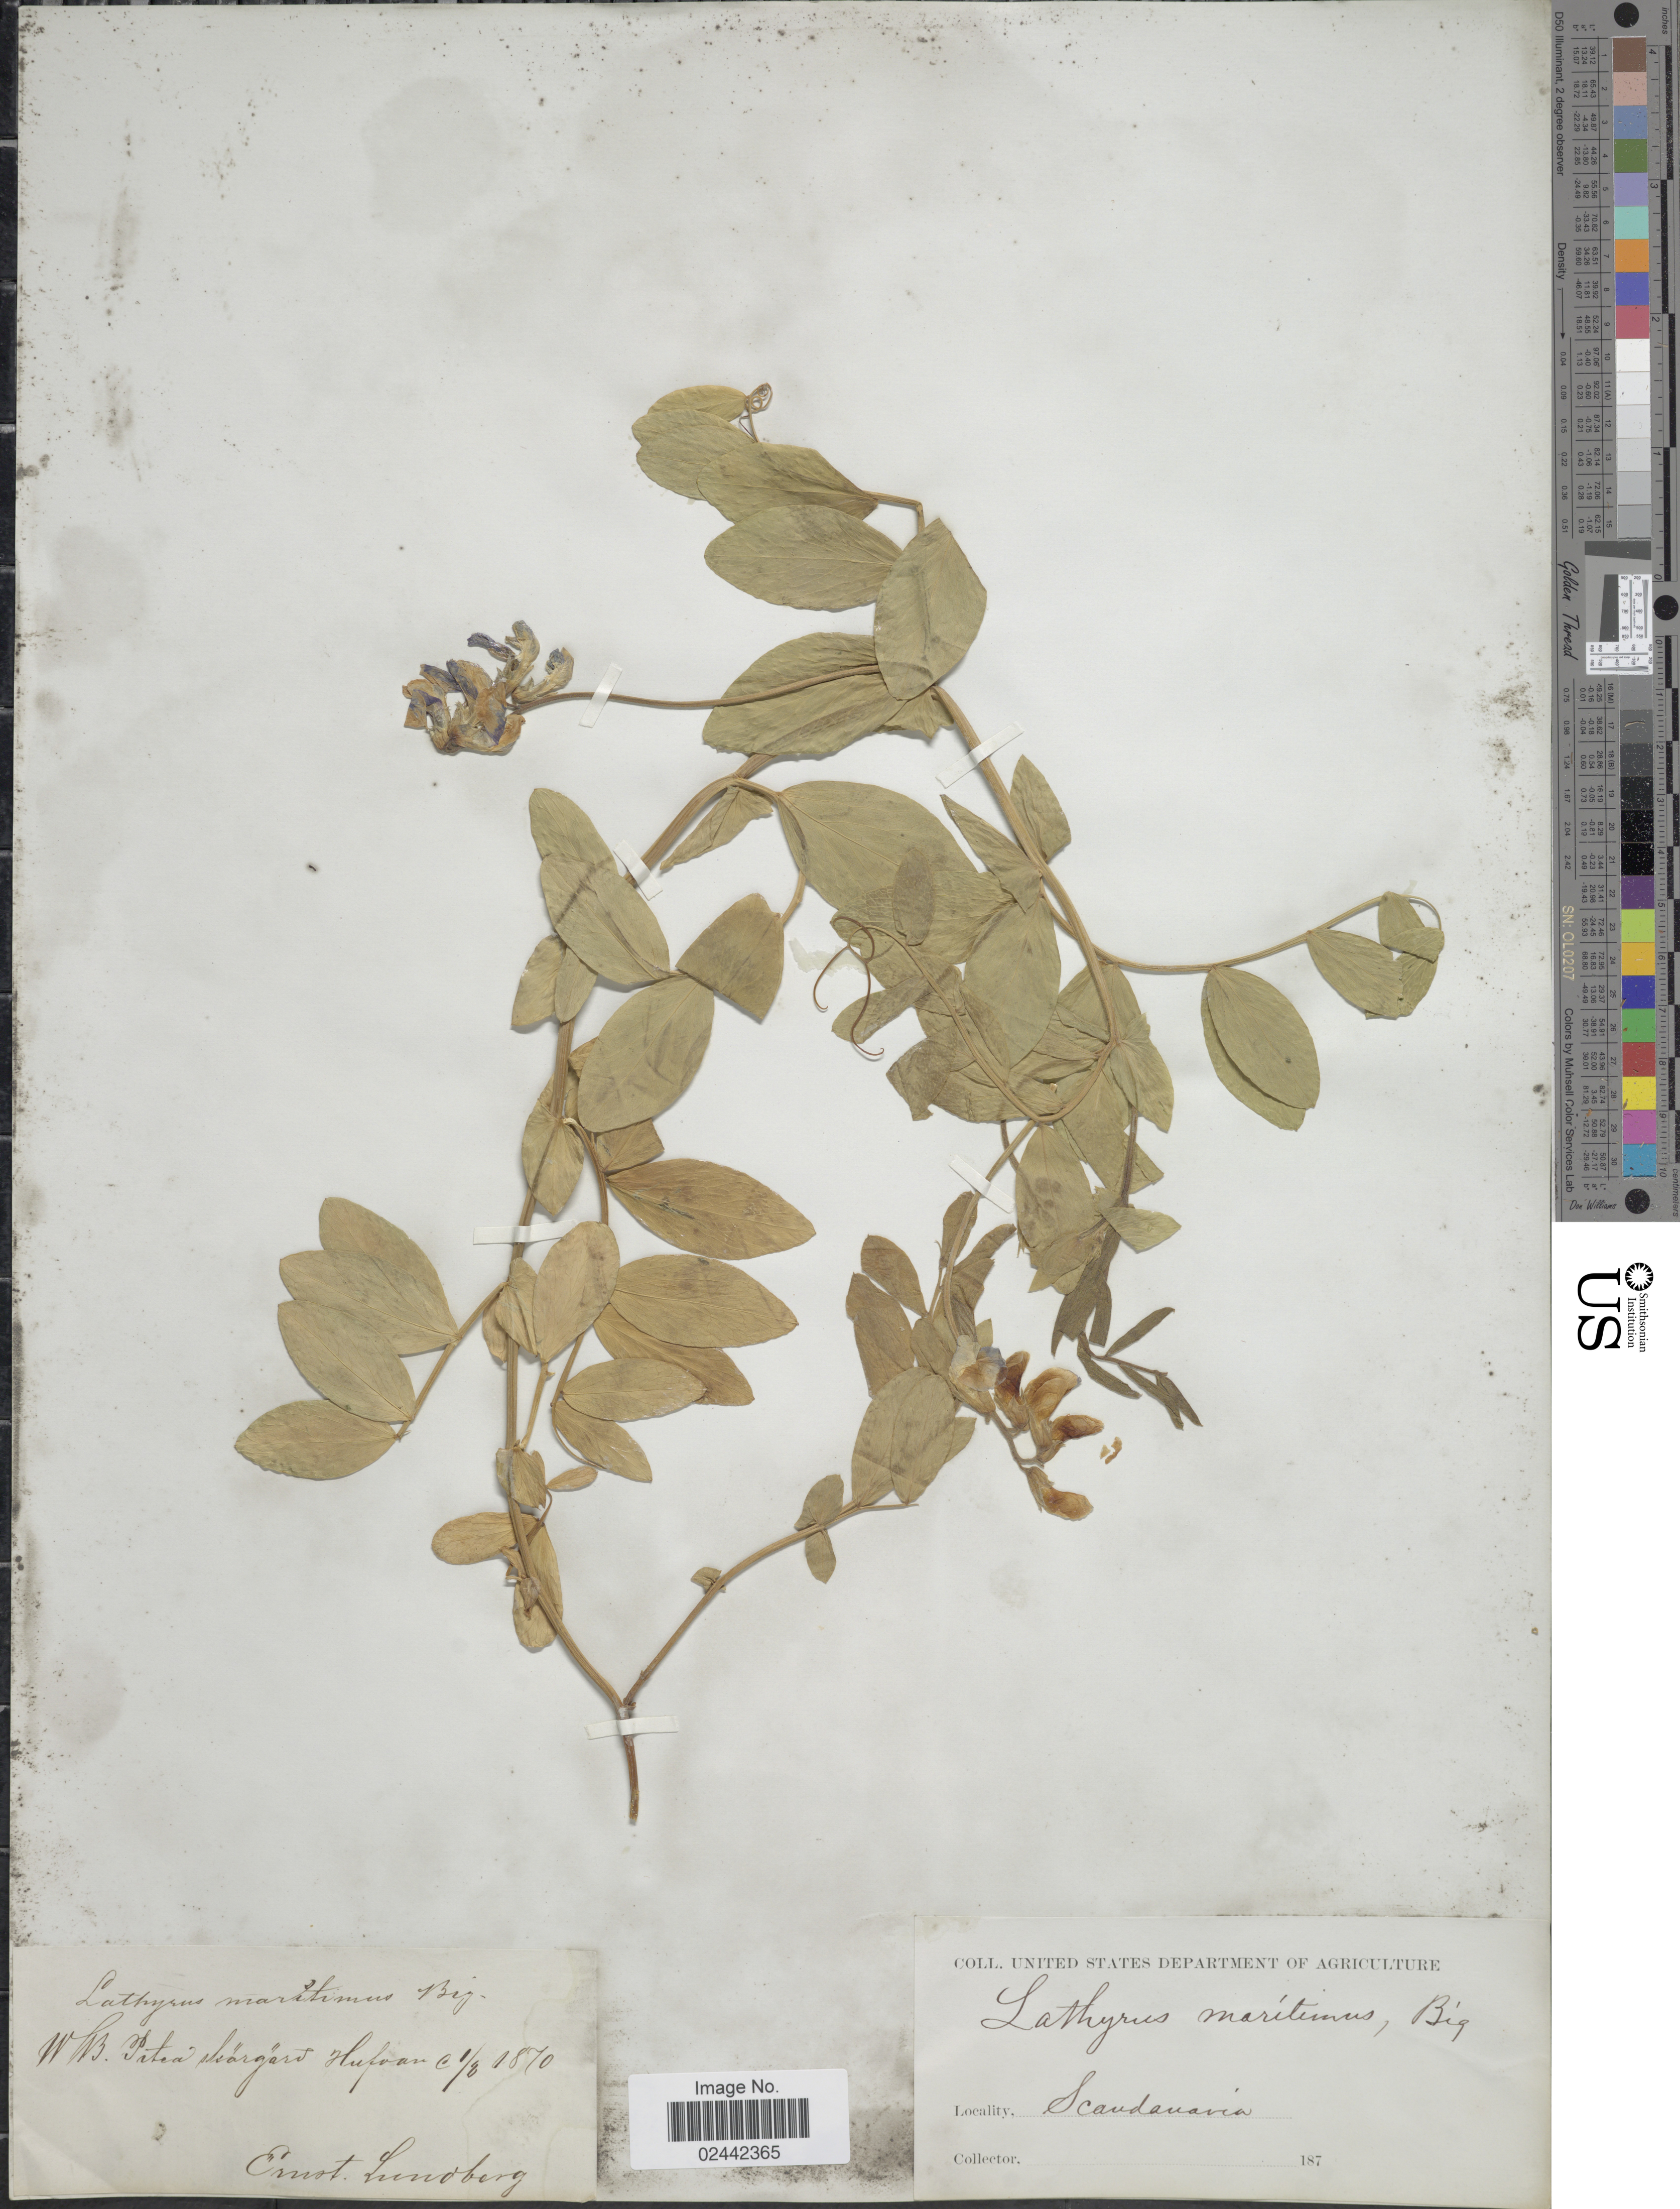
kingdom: Plantae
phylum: Tracheophyta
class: Magnoliopsida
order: Fabales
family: Fabaceae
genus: Lathyrus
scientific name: Lathyrus japonicus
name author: Willd.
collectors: E. Lundberg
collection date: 1870-08-01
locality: W.B. Pitea Margard Hufvan. [interpreted] Scandinavia,